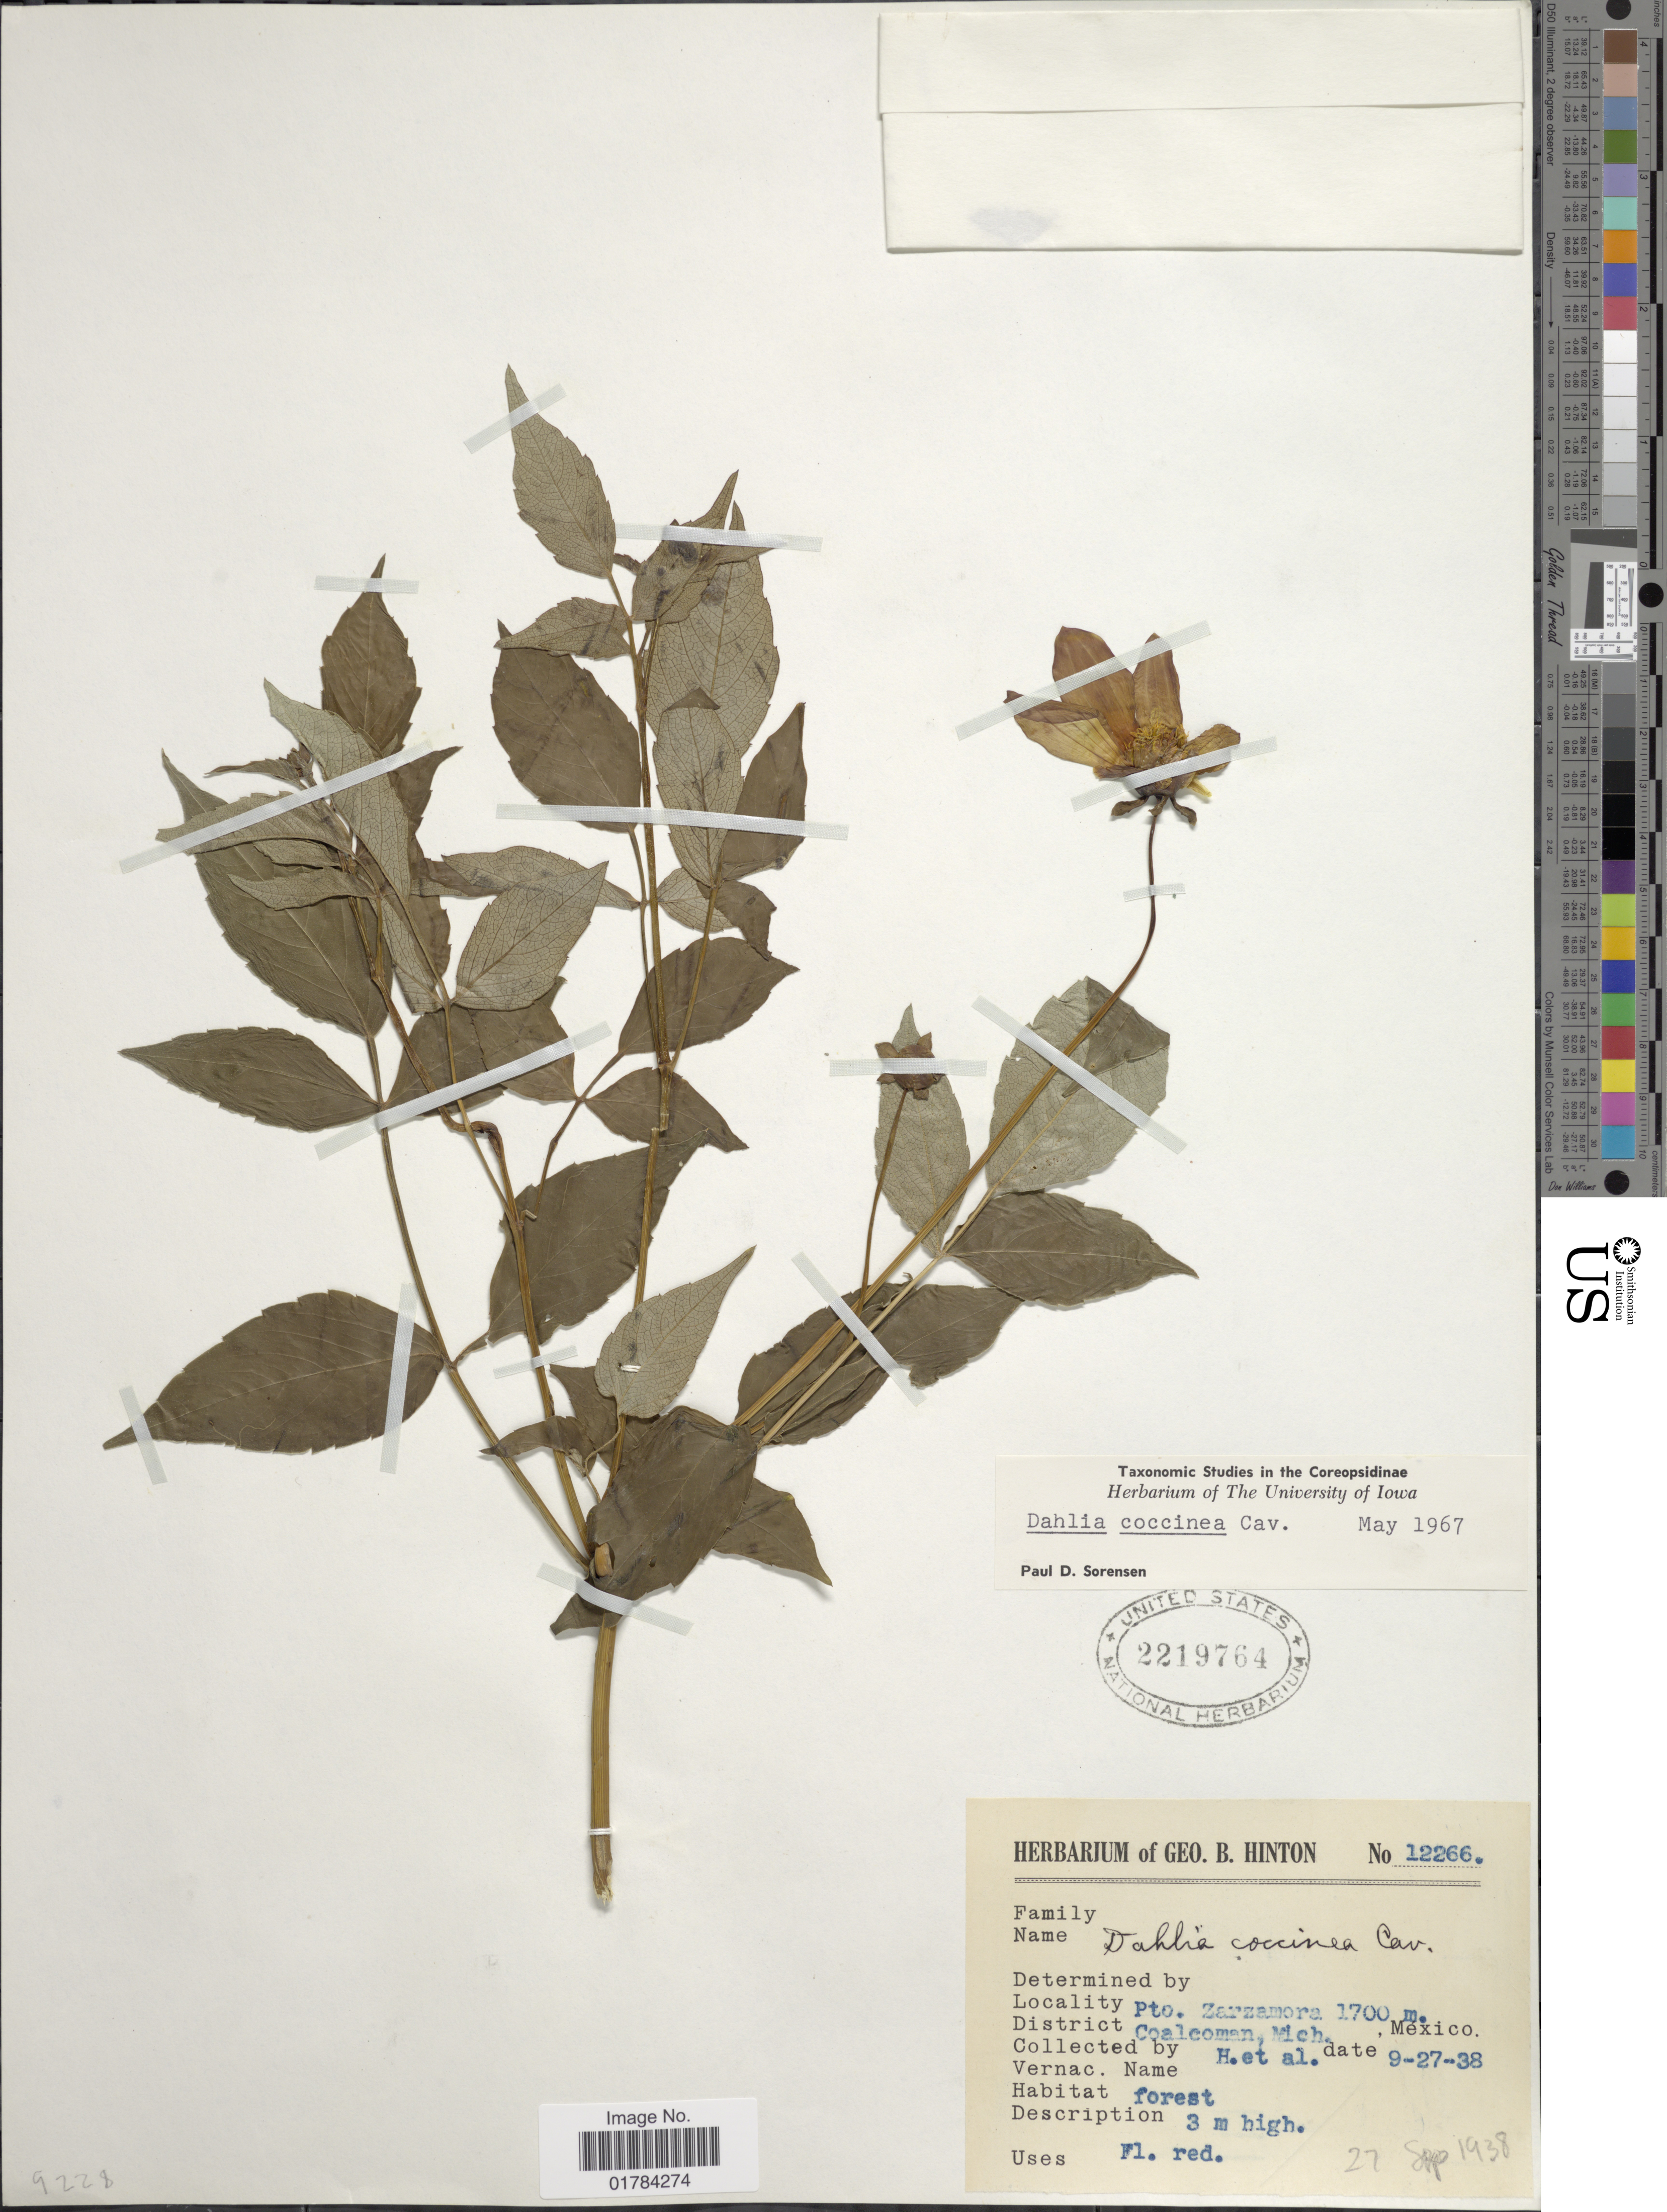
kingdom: Plantae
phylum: Tracheophyta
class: Magnoliopsida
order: Asterales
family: Asteraceae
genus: Dahlia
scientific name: Dahlia coccinea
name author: Cav.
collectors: G. B. Hinton & et al.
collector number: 12266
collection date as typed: Transcribed d/m/y: 27/9/38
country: Mexico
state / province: Michoacán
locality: Pto. Zarzamora, District Coalcoman, Mich.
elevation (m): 1700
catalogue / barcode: US 2219764